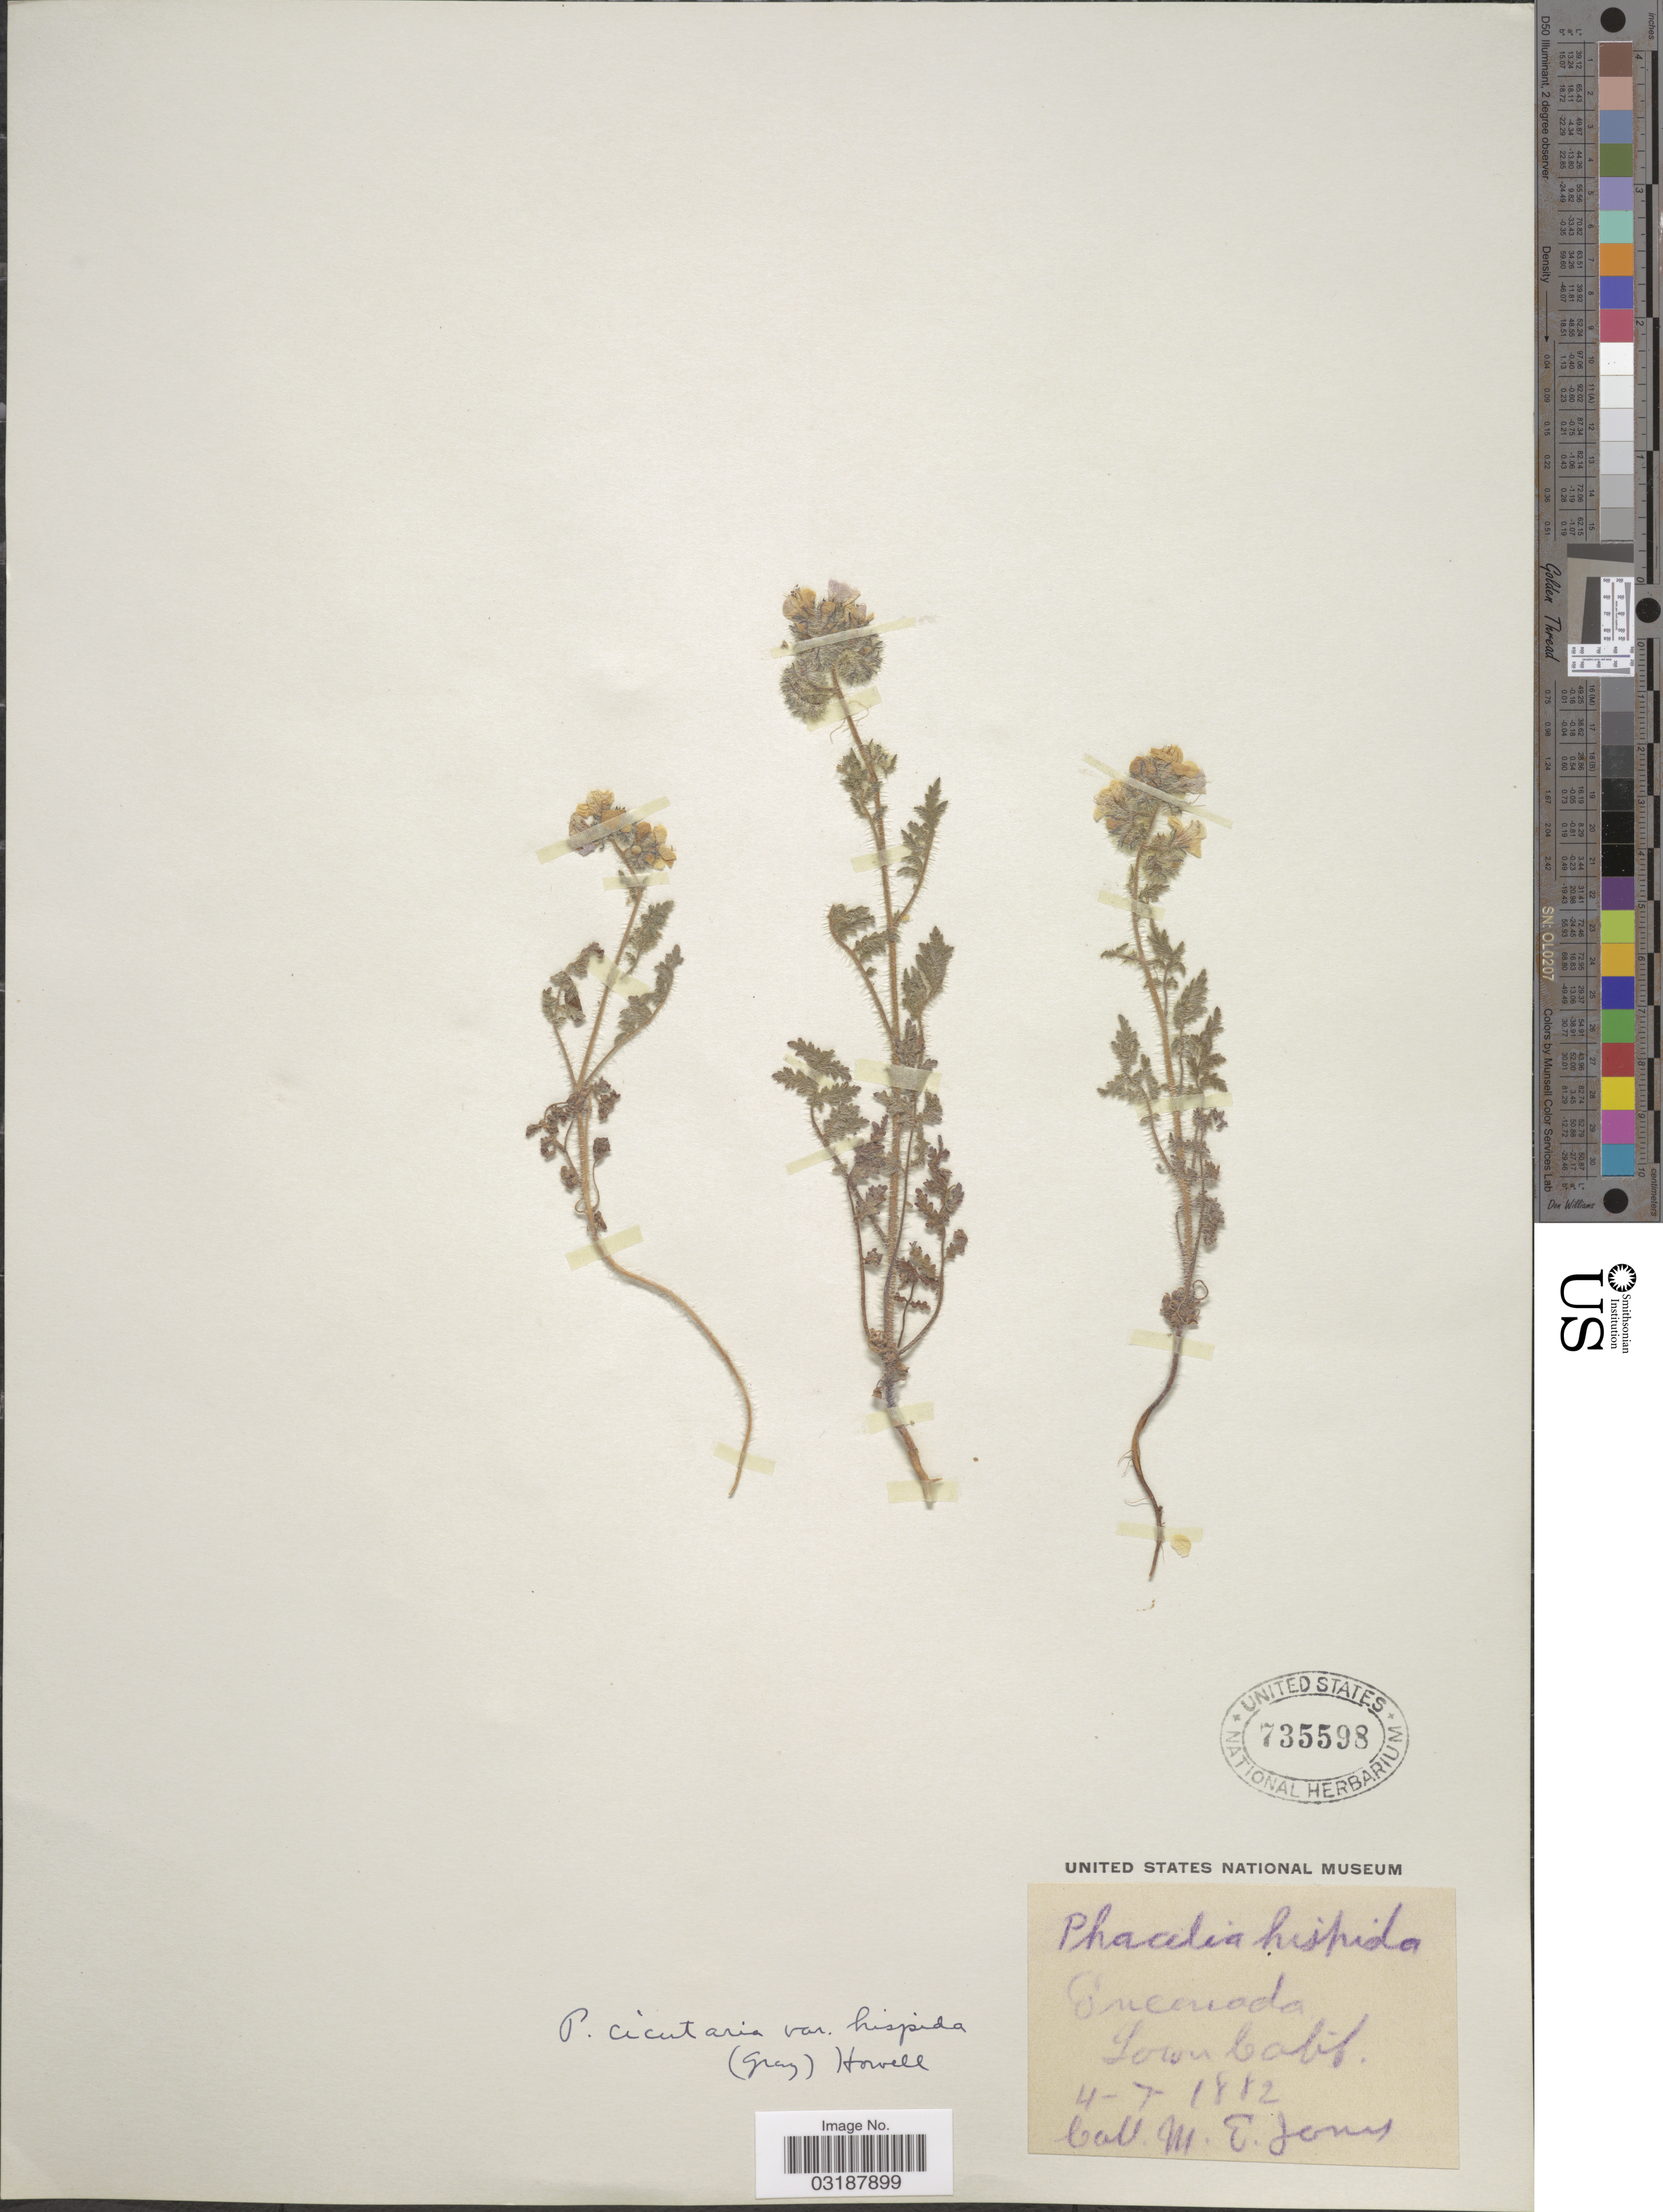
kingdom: Plantae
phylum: Tracheophyta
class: Magnoliopsida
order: Boraginales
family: Hydrophyllaceae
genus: Phacelia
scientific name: Phacelia cicutaria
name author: Greene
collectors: M. E. Jones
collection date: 1882-07-04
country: Mexico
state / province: Baja California Norte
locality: Encenada, Lower Calif.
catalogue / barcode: US 735598